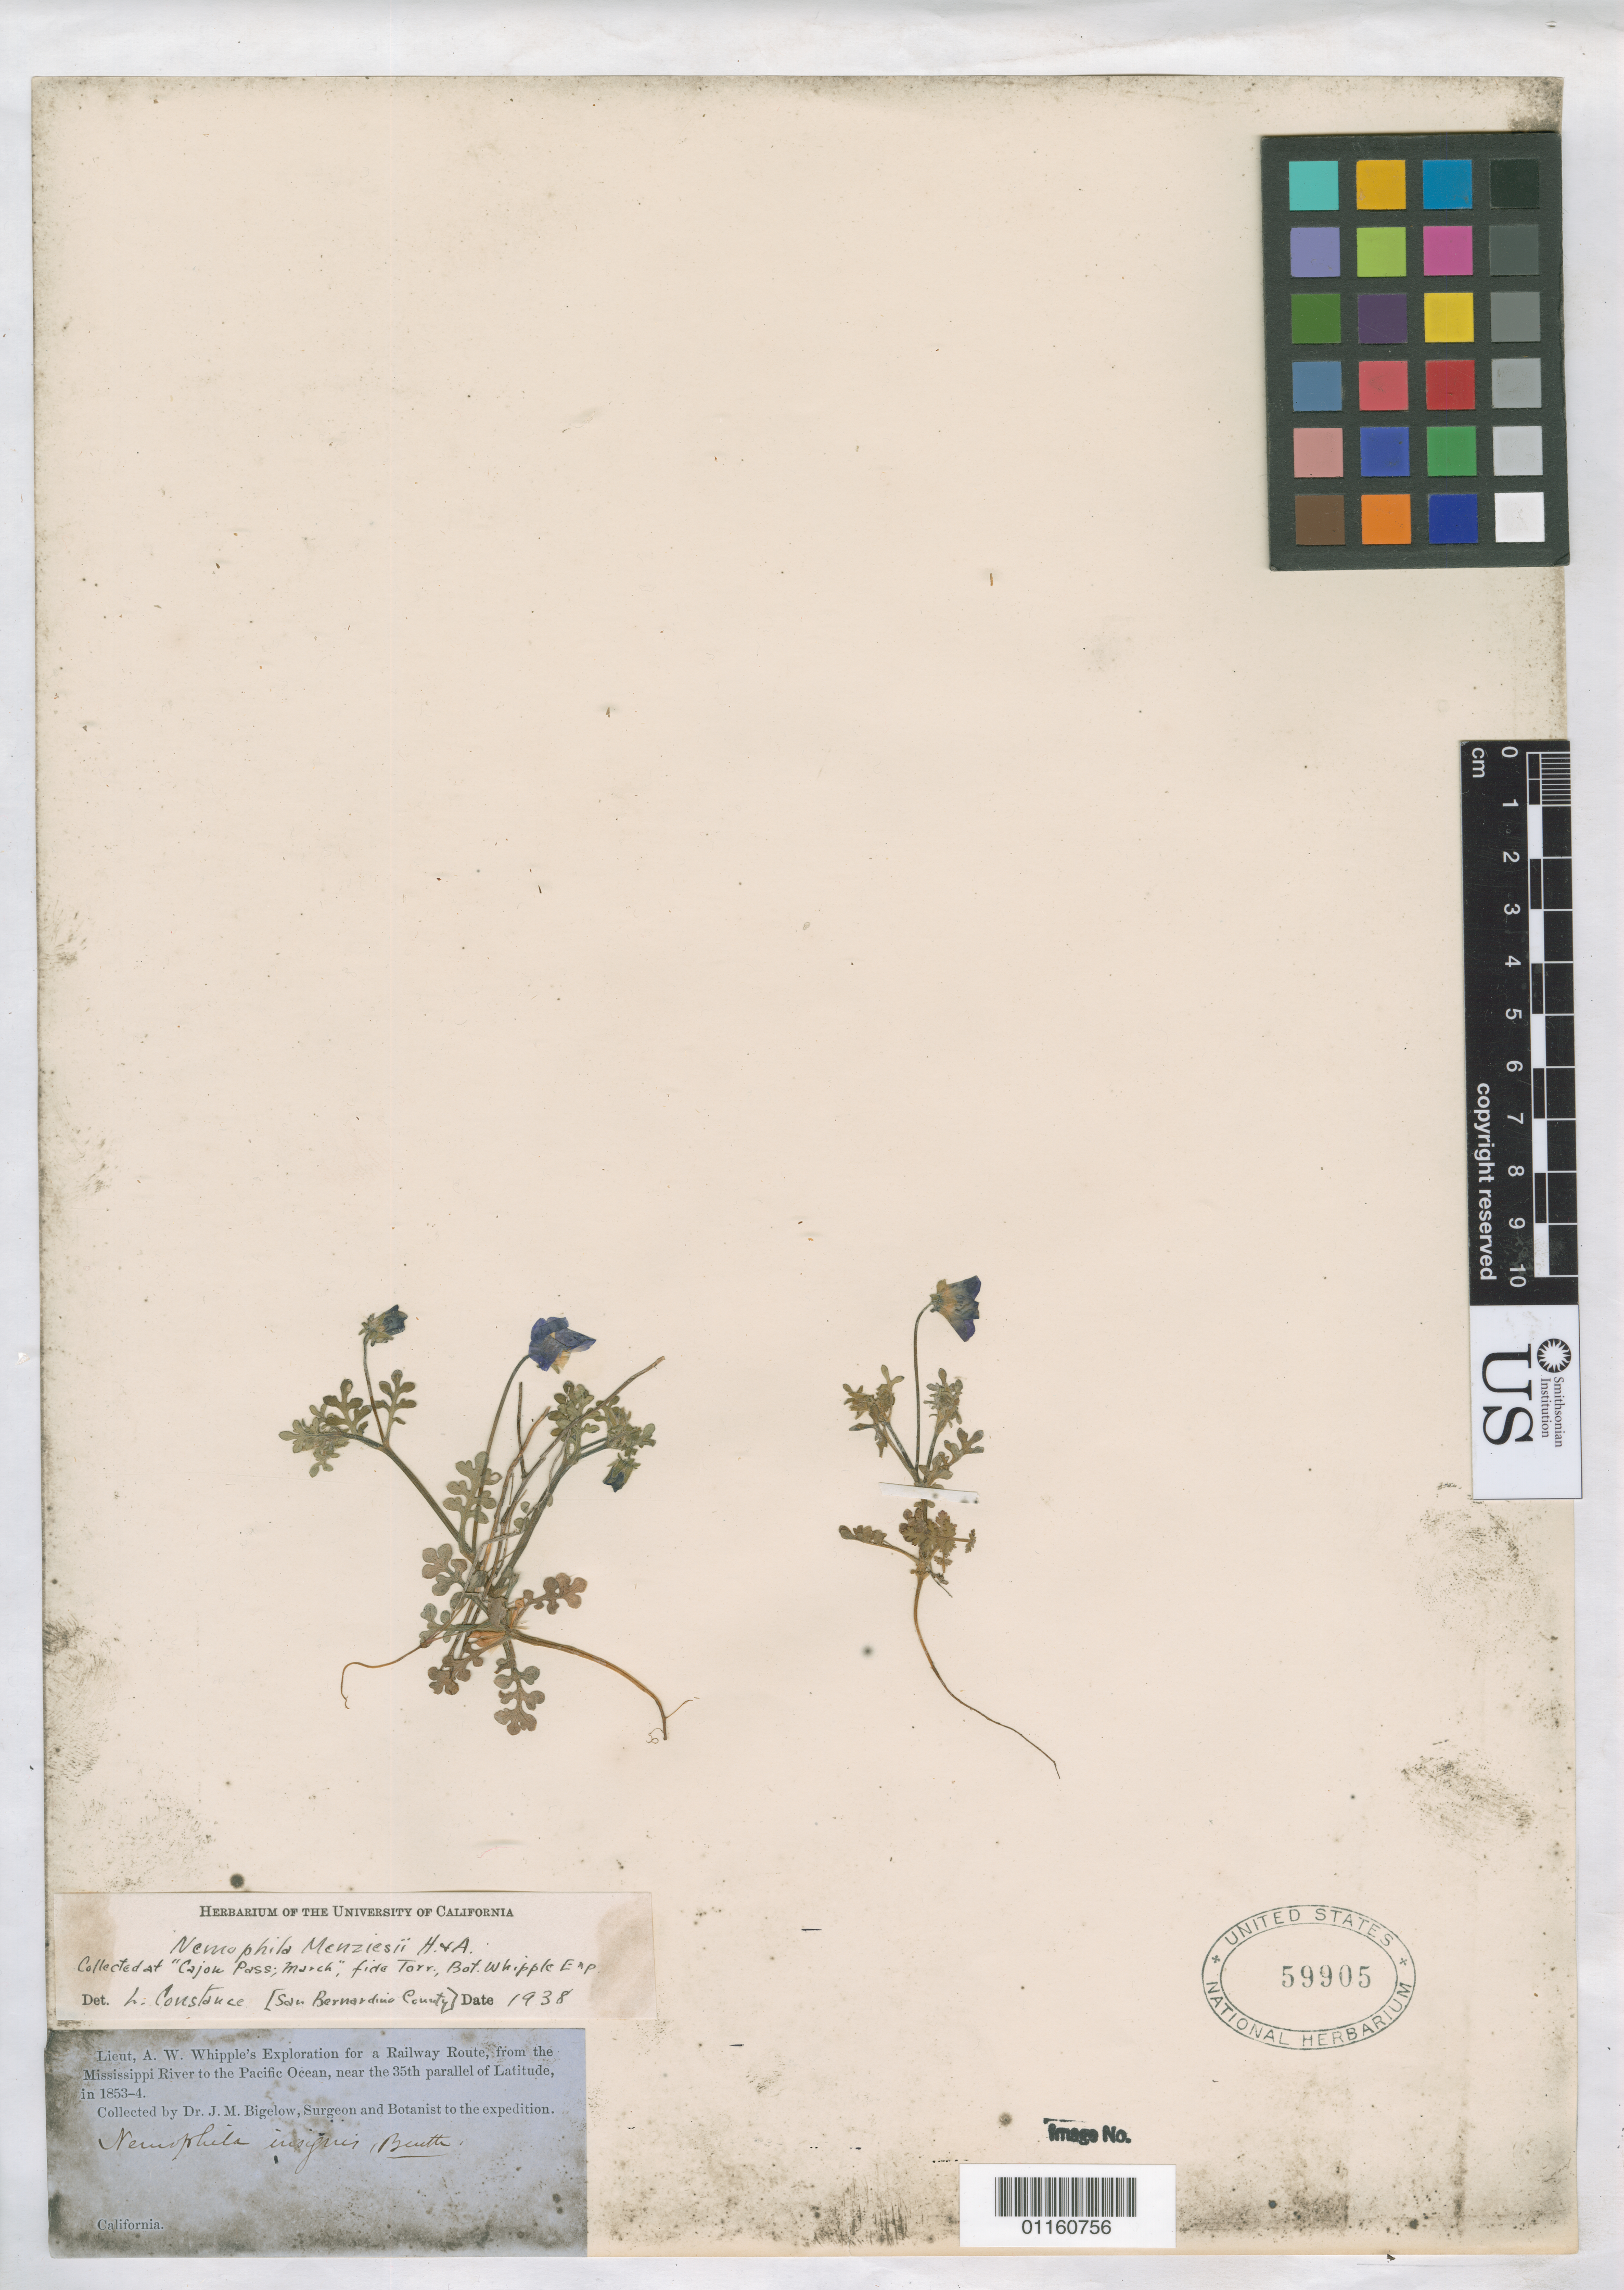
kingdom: Plantae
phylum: Tracheophyta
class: Magnoliopsida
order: Boraginales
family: Hydrophyllaceae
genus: Nemophila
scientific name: Nemophila menziesii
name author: Hook. & Arn.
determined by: Constance, L., (UC), University of California Berkeley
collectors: J. M. Bigelow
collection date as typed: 1853 to -- --- 1854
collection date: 1853/1854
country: United States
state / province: California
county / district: San Bernardino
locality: Cajon Pass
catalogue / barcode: US 59905